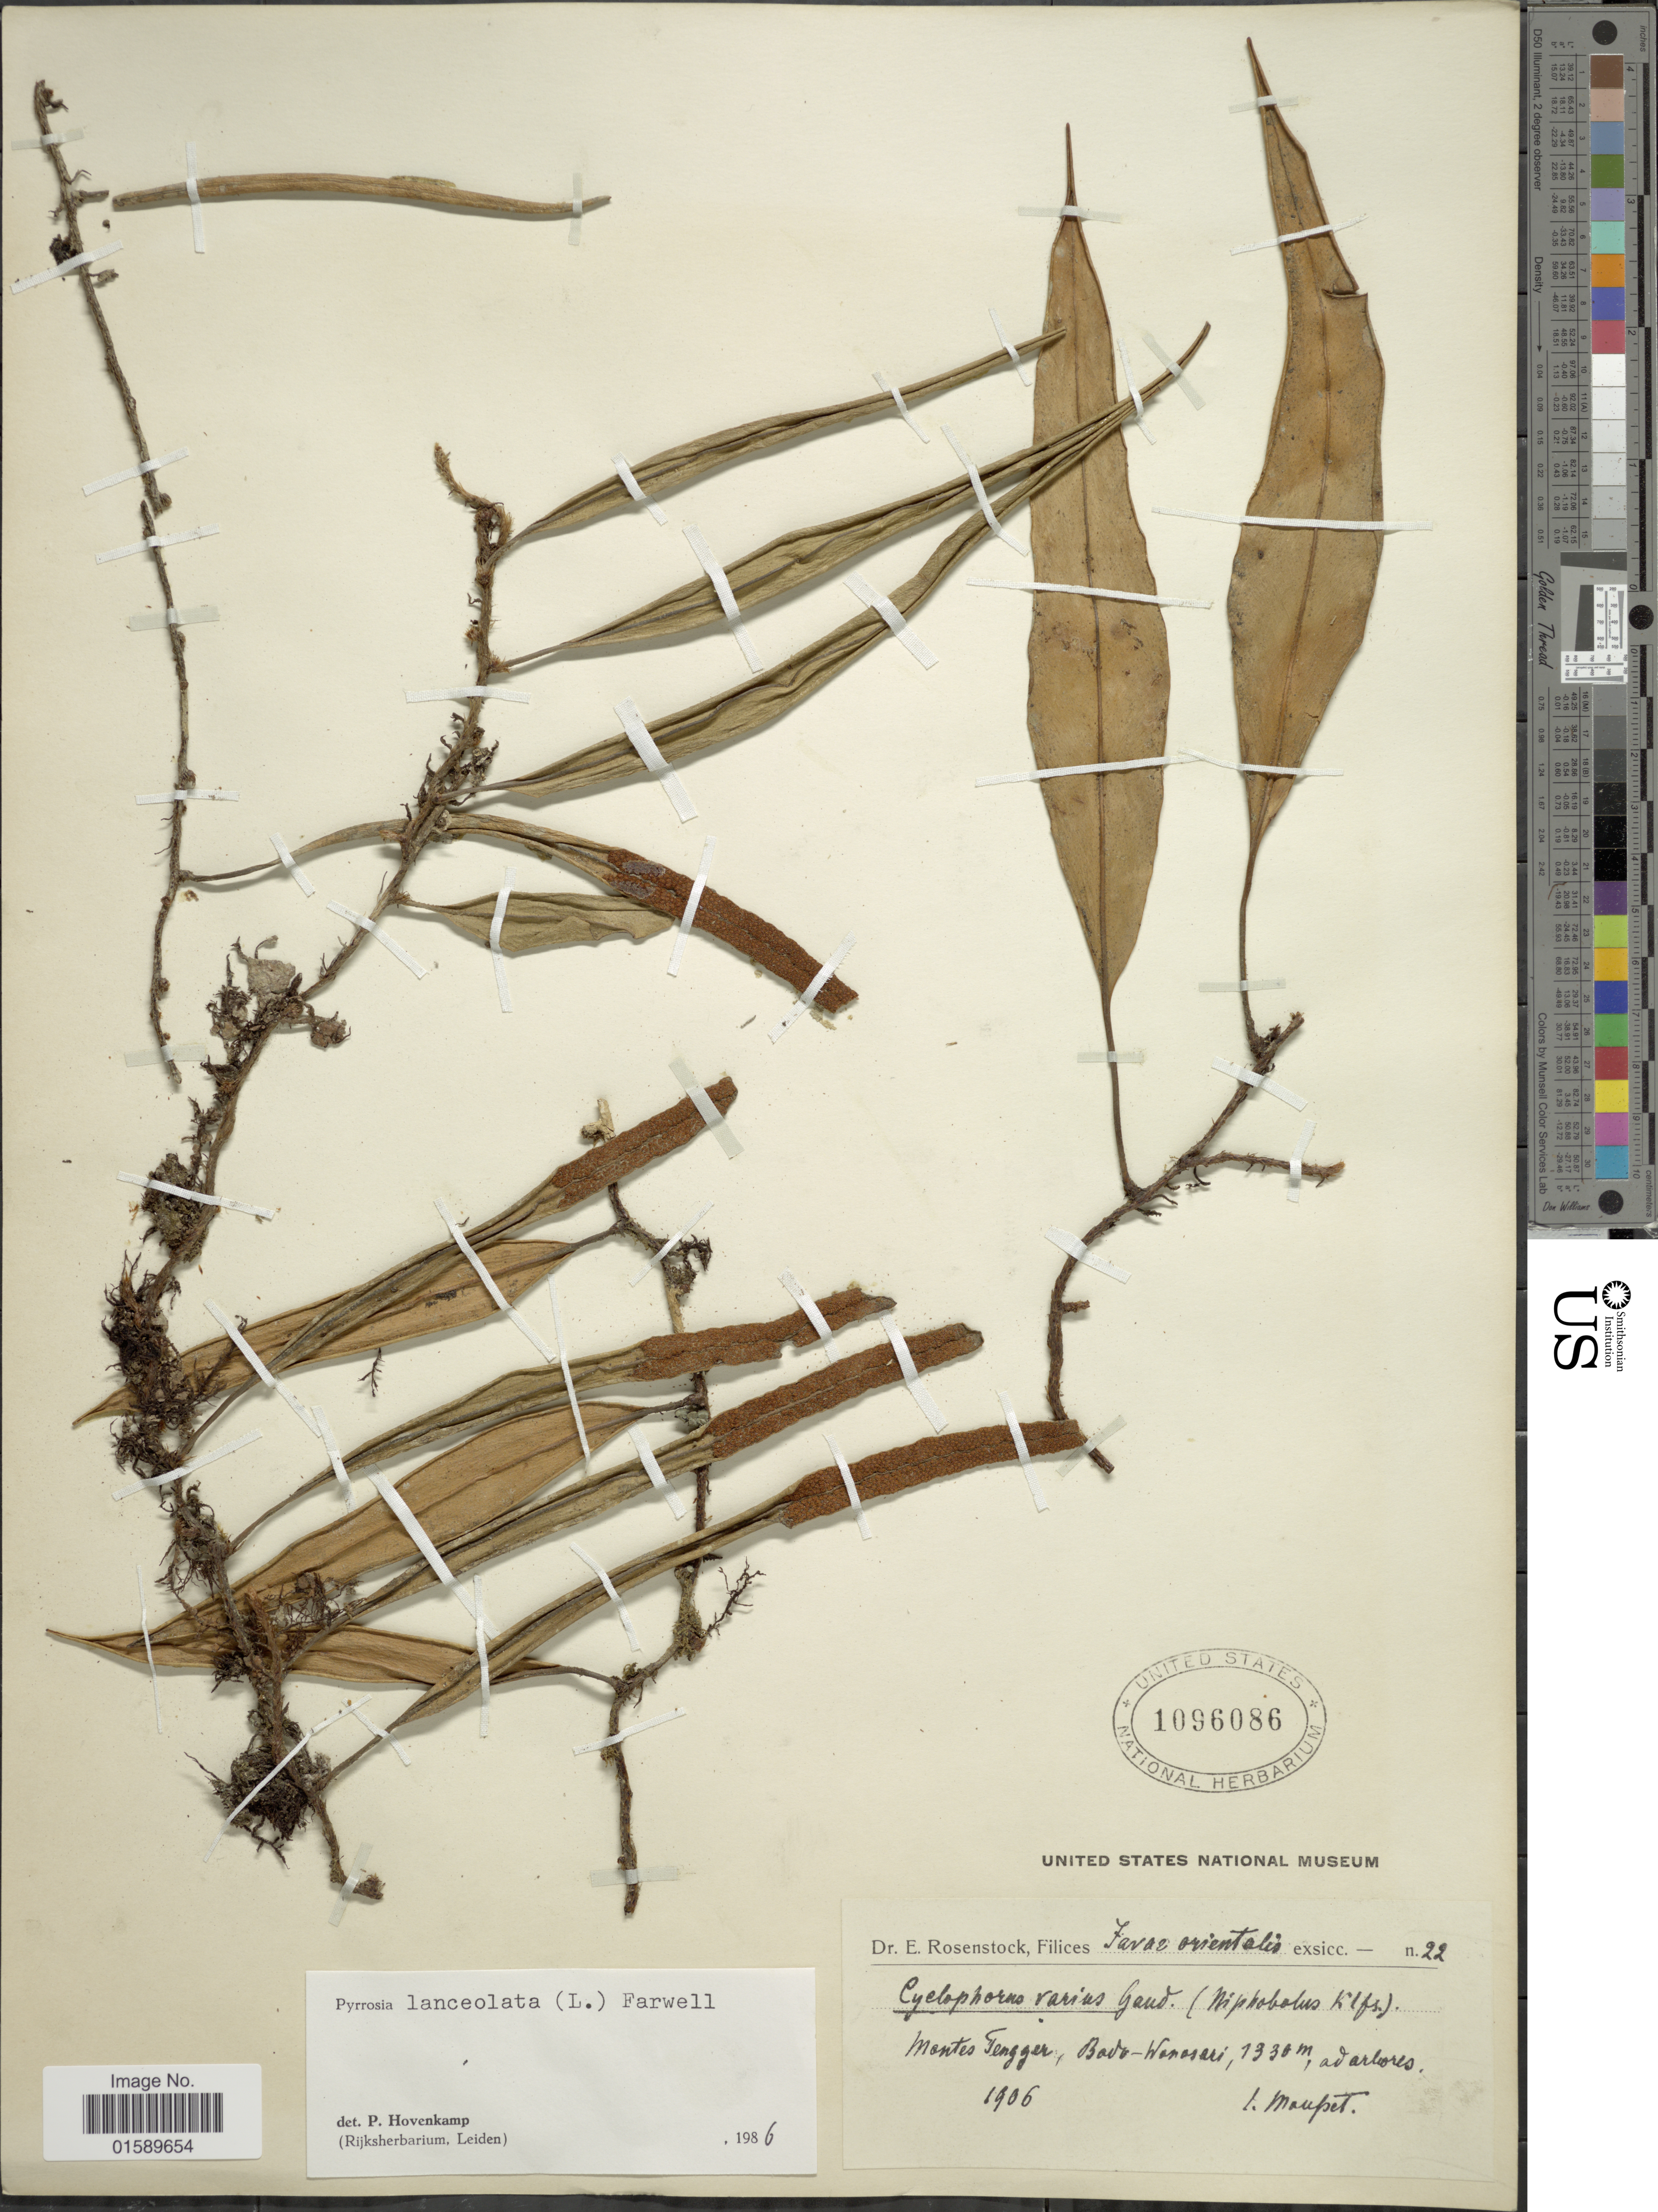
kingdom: Plantae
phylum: Tracheophyta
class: Polypodiopsida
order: Polypodiales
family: Polypodiaceae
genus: Pyrrosia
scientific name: Pyrrosia lanceolata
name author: (L.) Farw.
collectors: G. Moupet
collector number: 22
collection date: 1906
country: Indonesia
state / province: Java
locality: Javae orientalis, Montes Tenggar, Boda-Wanasari.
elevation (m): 1330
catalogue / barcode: US 1096086